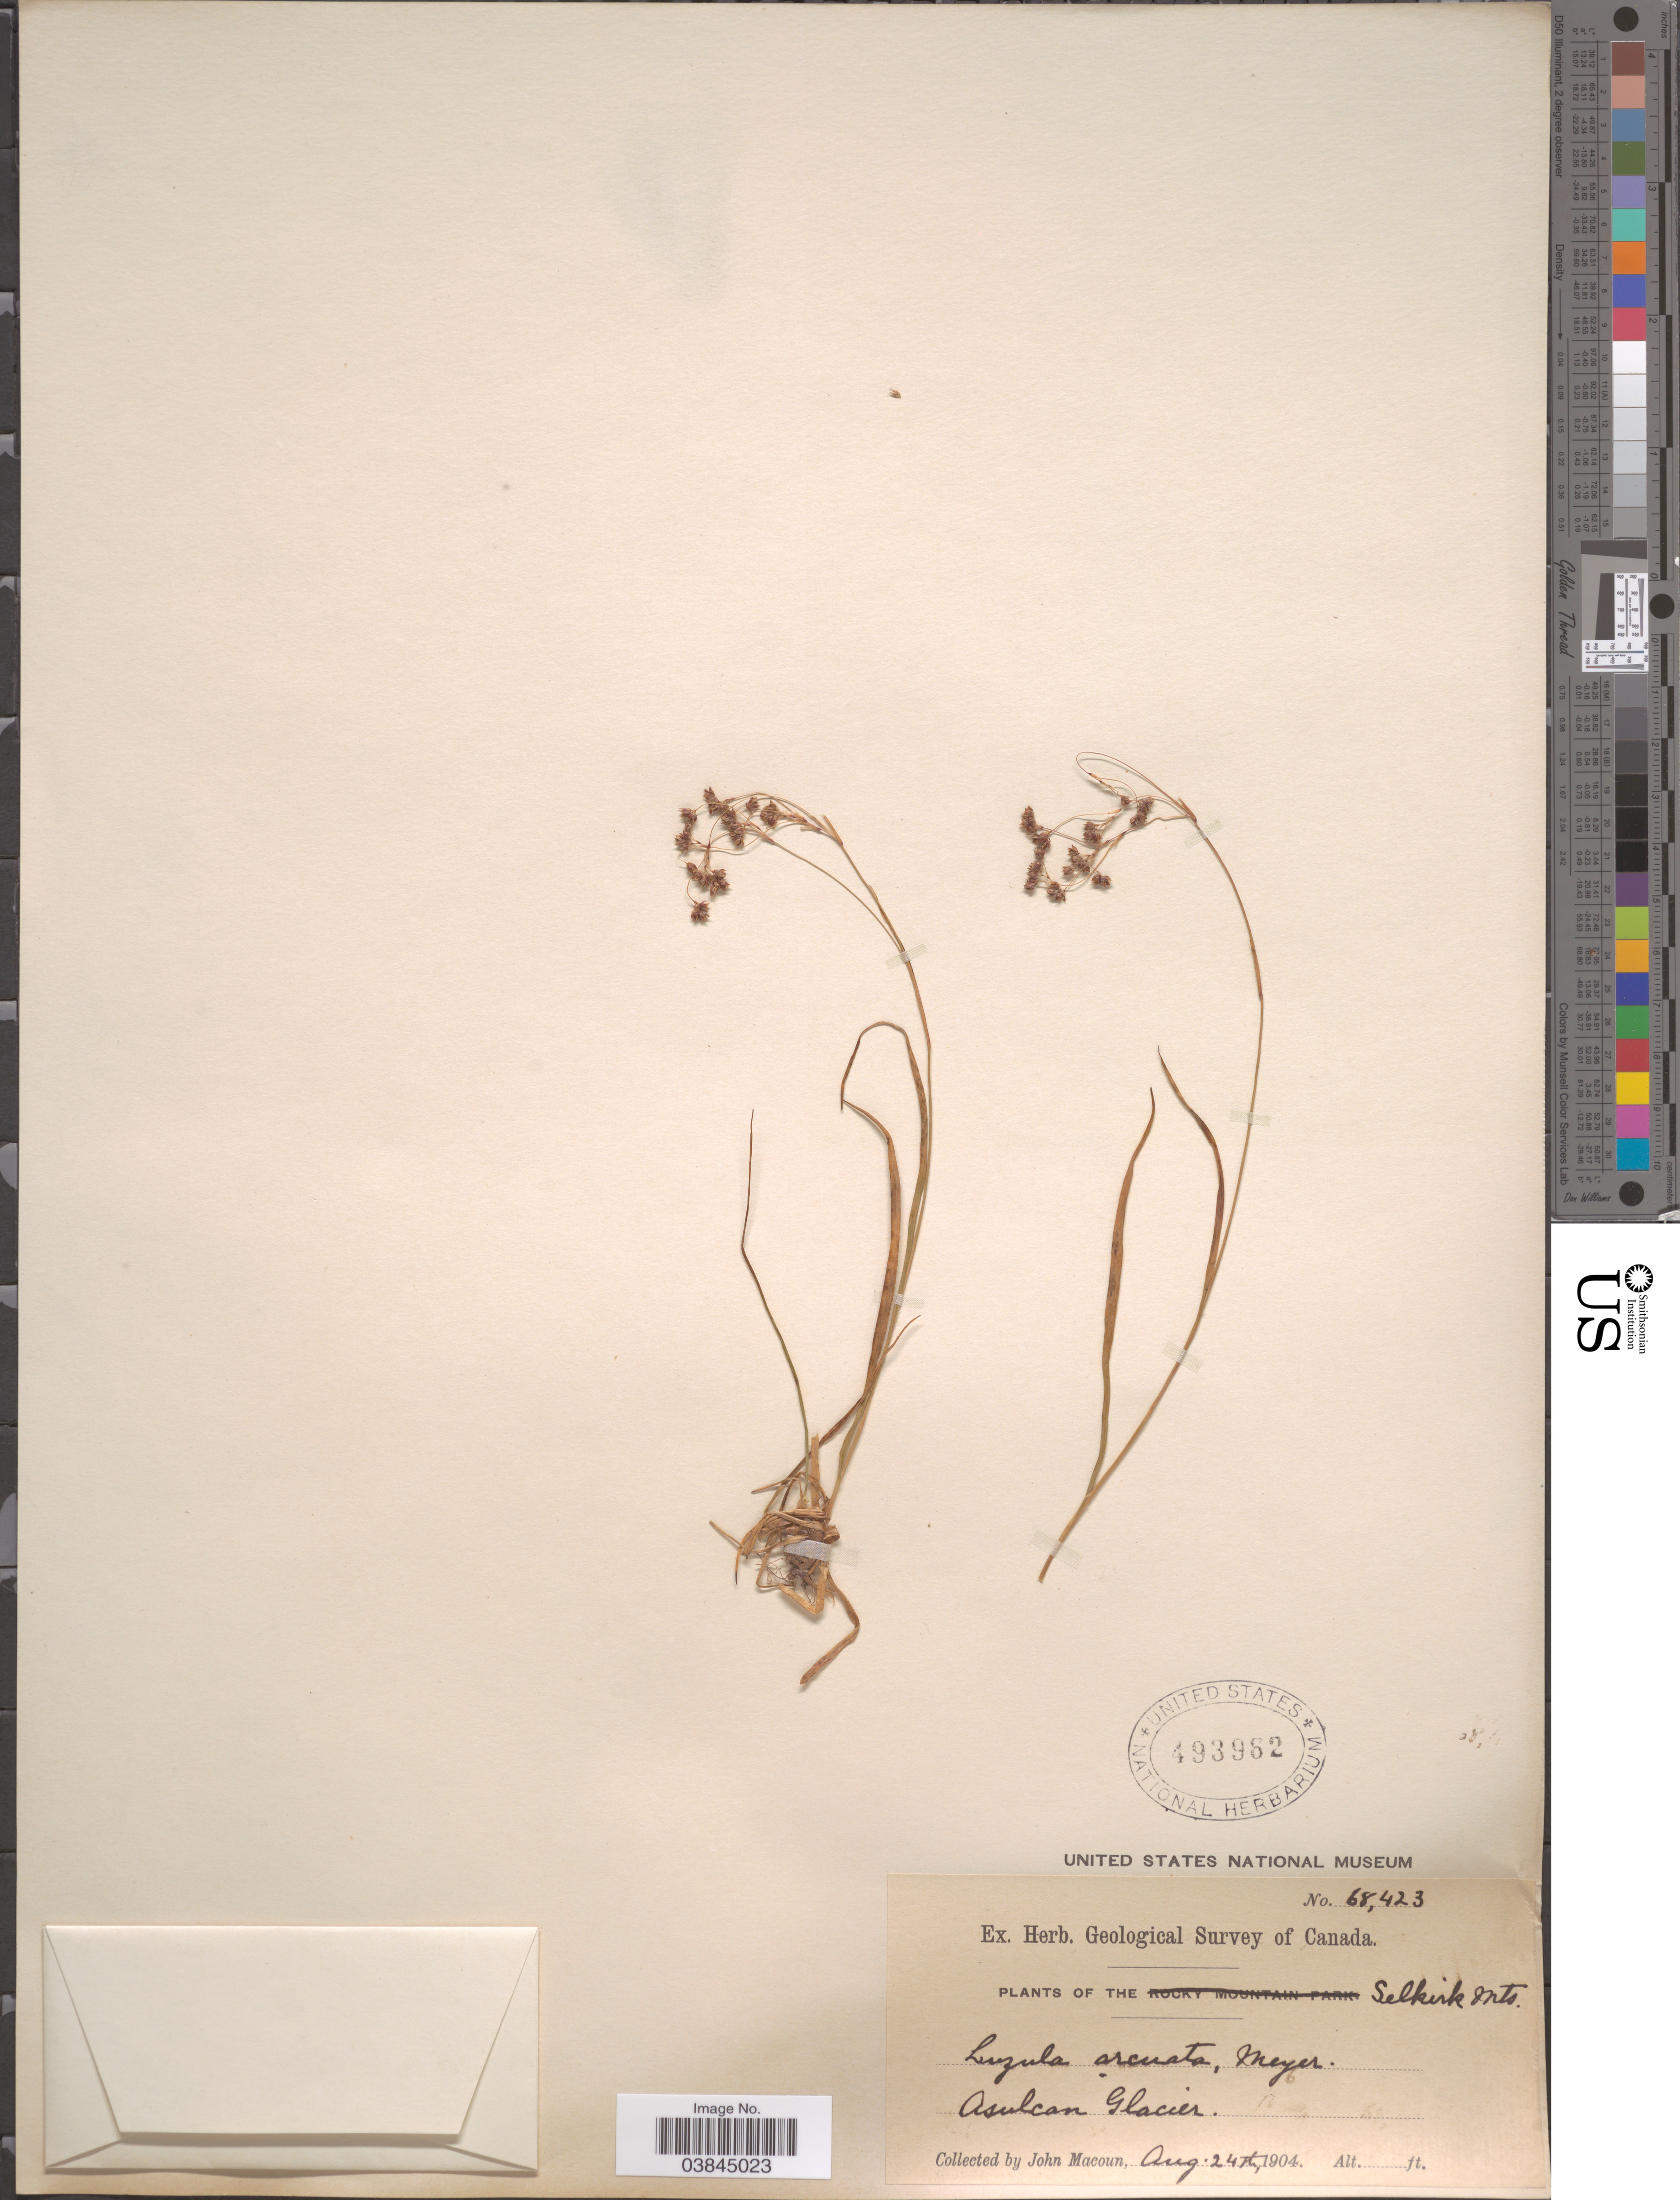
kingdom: Plantae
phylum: Tracheophyta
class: Liliopsida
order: Poales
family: Juncaceae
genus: Luzula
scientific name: Luzula arcuata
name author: (Wahlenb.) Sw.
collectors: J. Macoun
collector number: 68423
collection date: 1904-08-24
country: Canada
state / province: British Columbia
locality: Selkirk Mts. Asulcan Glacier.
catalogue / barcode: US 493962